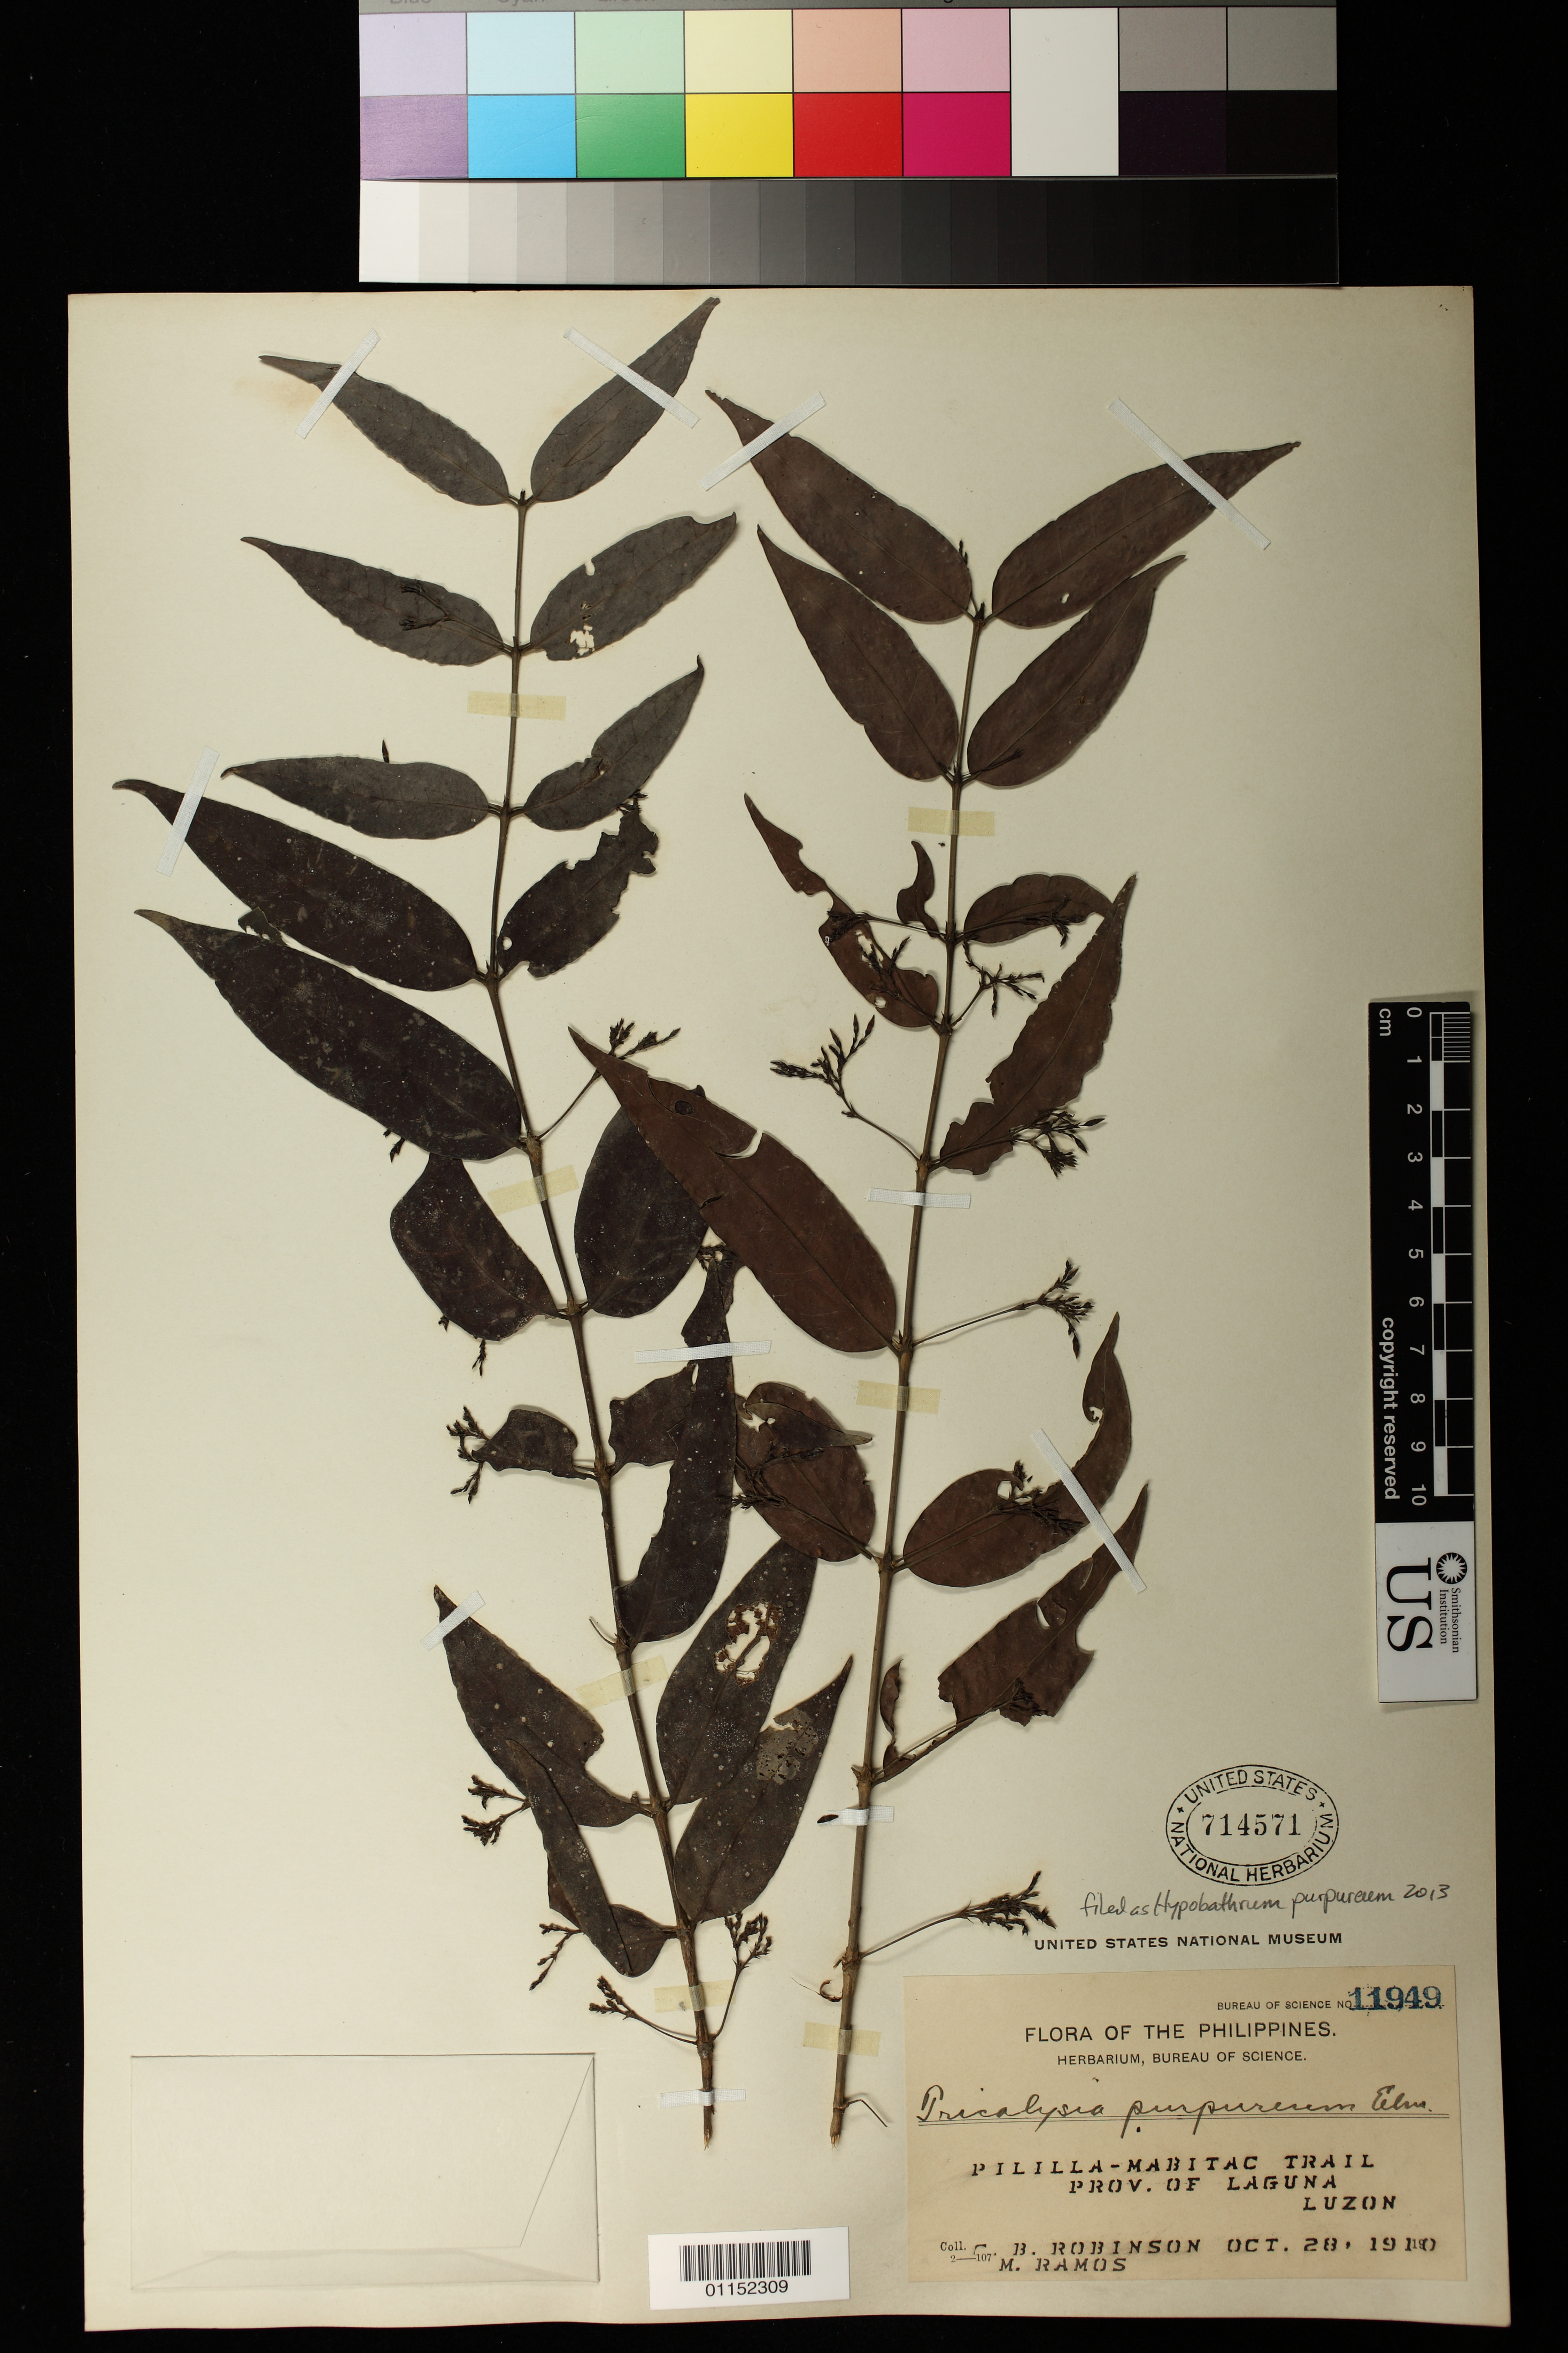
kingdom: Plantae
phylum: Tracheophyta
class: Magnoliopsida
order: Gentianales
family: Rubiaceae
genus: Hypobathrum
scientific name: Hypobathrum purpureum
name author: (Elmer) Merr.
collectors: C. Robinson & M. Ramos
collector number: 11949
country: Philippines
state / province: Calabarzon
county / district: Laguna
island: Luzon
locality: Pilill-Mabitac Trail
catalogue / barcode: US 714571